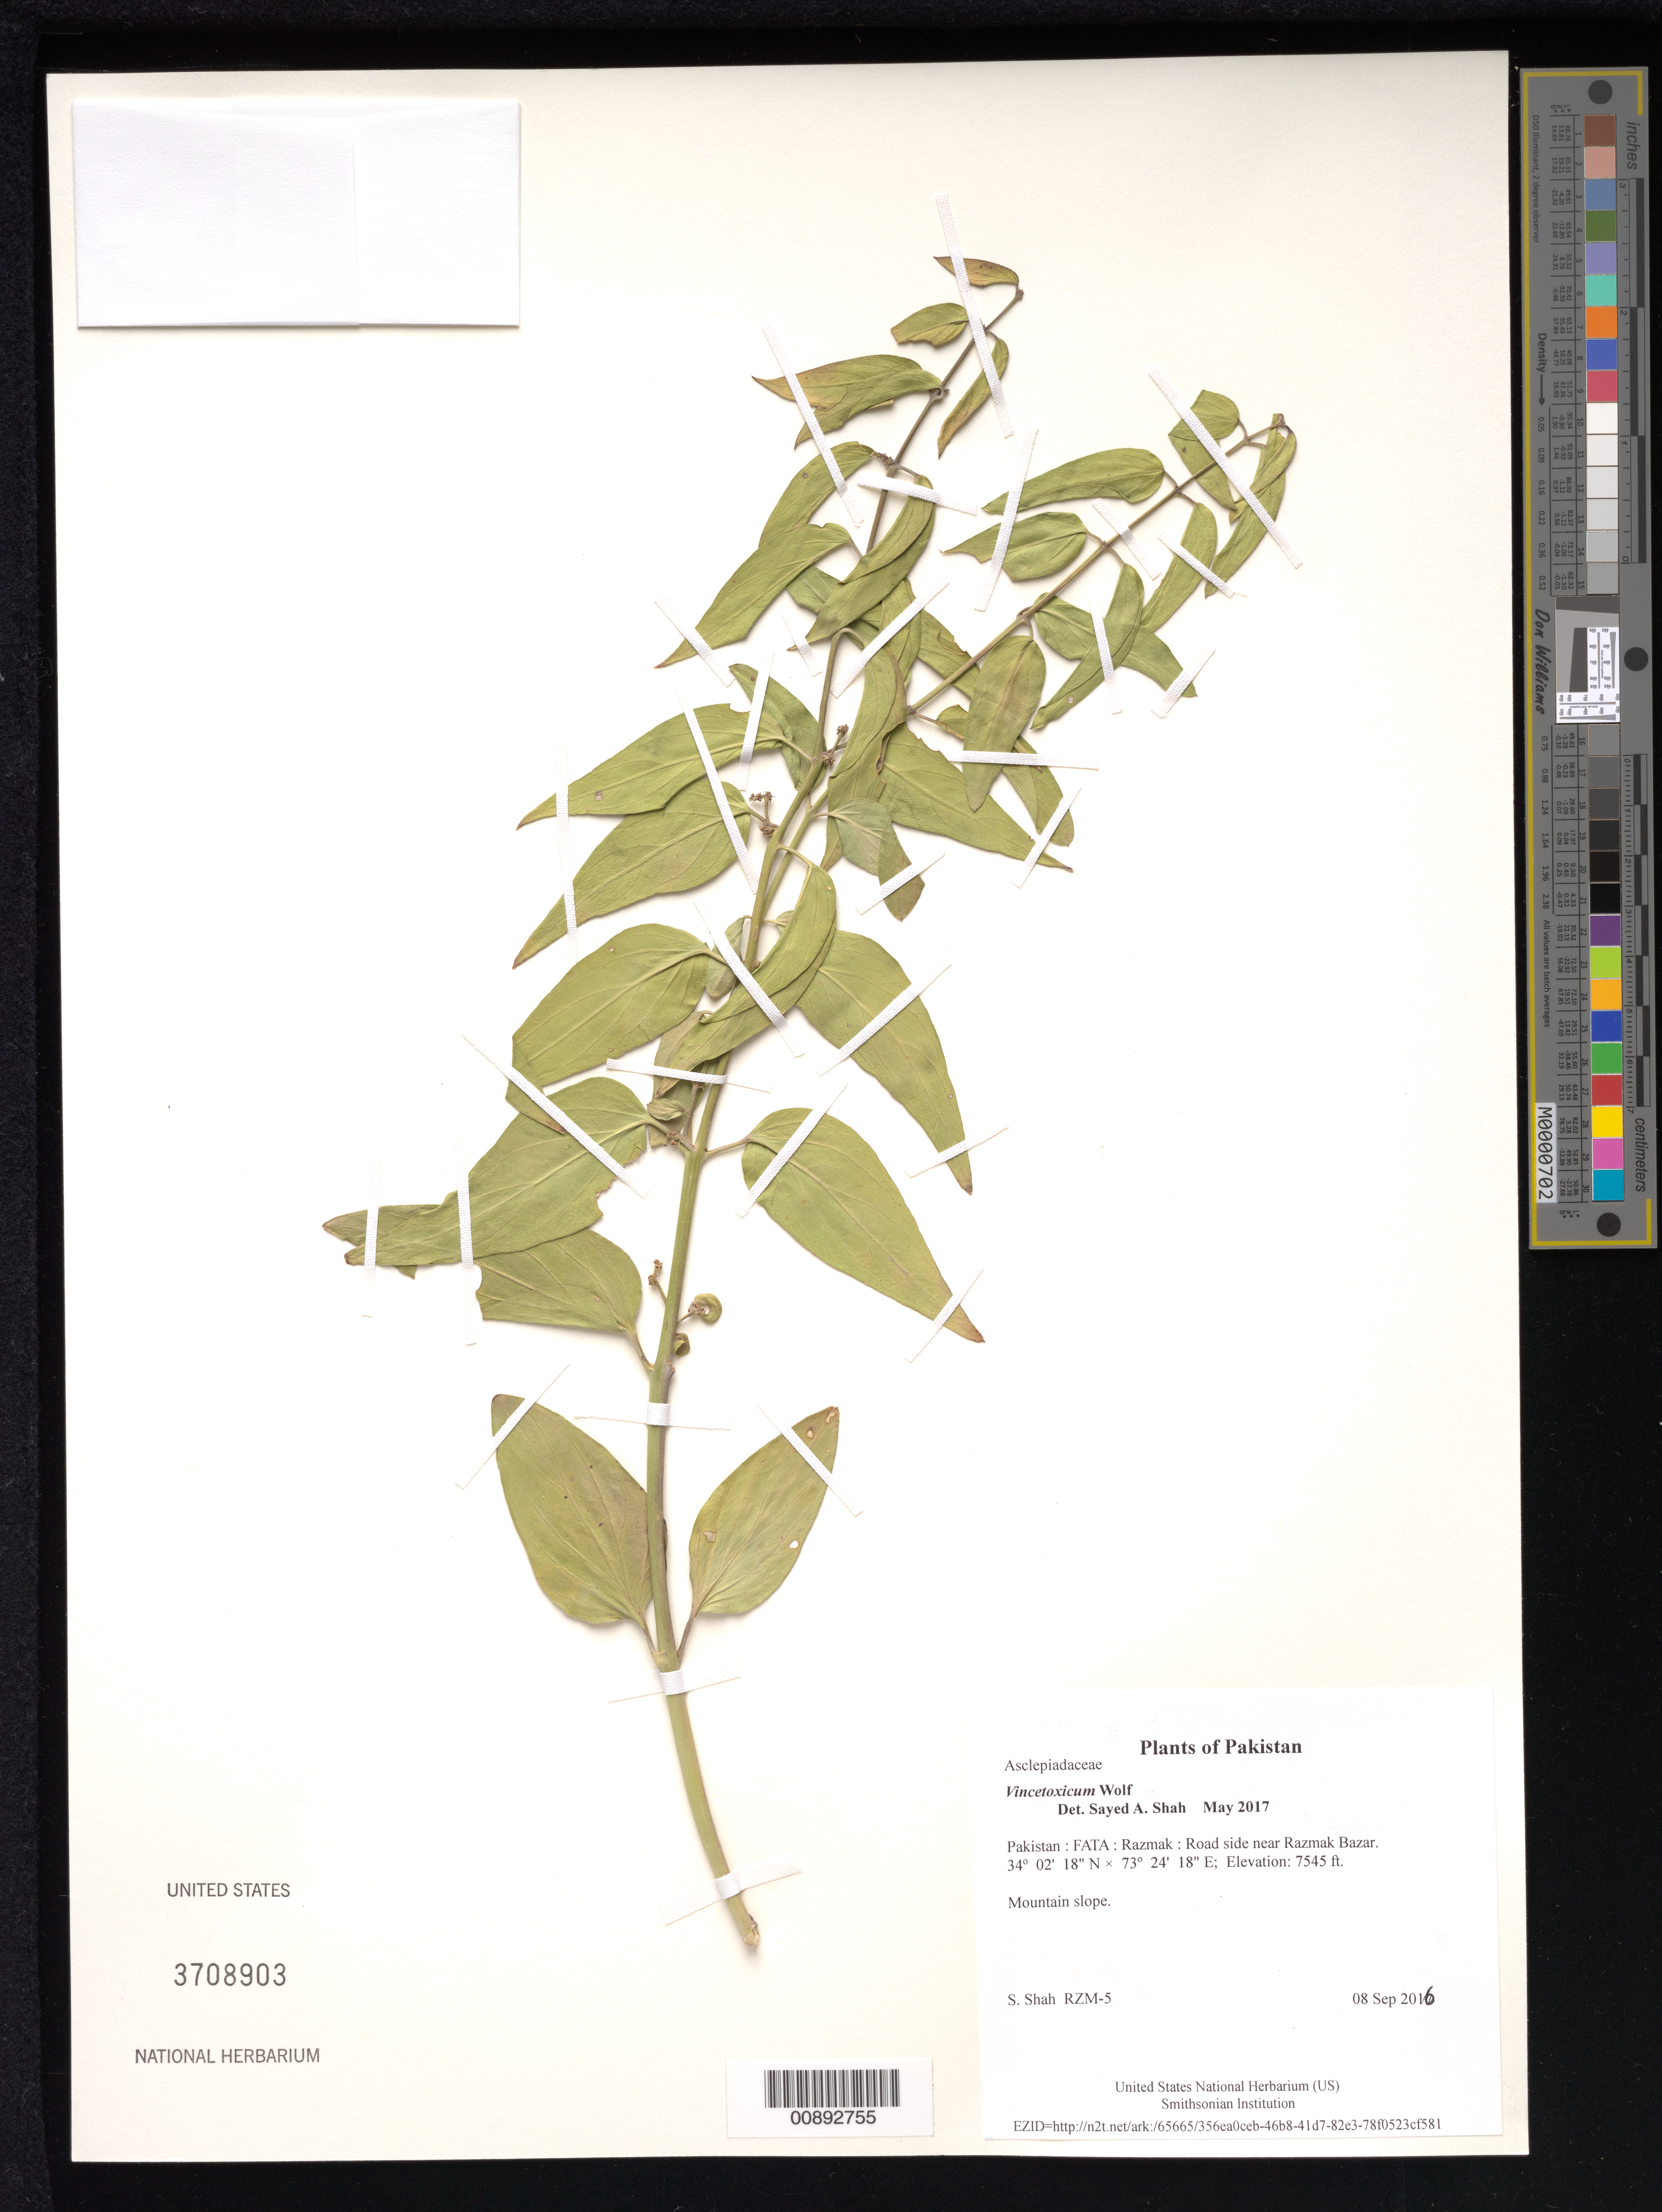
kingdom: Plantae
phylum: Tracheophyta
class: Magnoliopsida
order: Gentianales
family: Apocynaceae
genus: Vincetoxicum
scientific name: Vincetoxicum sp.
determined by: Shah, Azizullah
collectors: S. A. Shah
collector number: RZM-5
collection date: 2016-09-08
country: Pakistan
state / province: Federally Administered Tribal Areas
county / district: Razmak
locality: Road side near Razmak Bazar.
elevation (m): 2300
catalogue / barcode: US 3708903